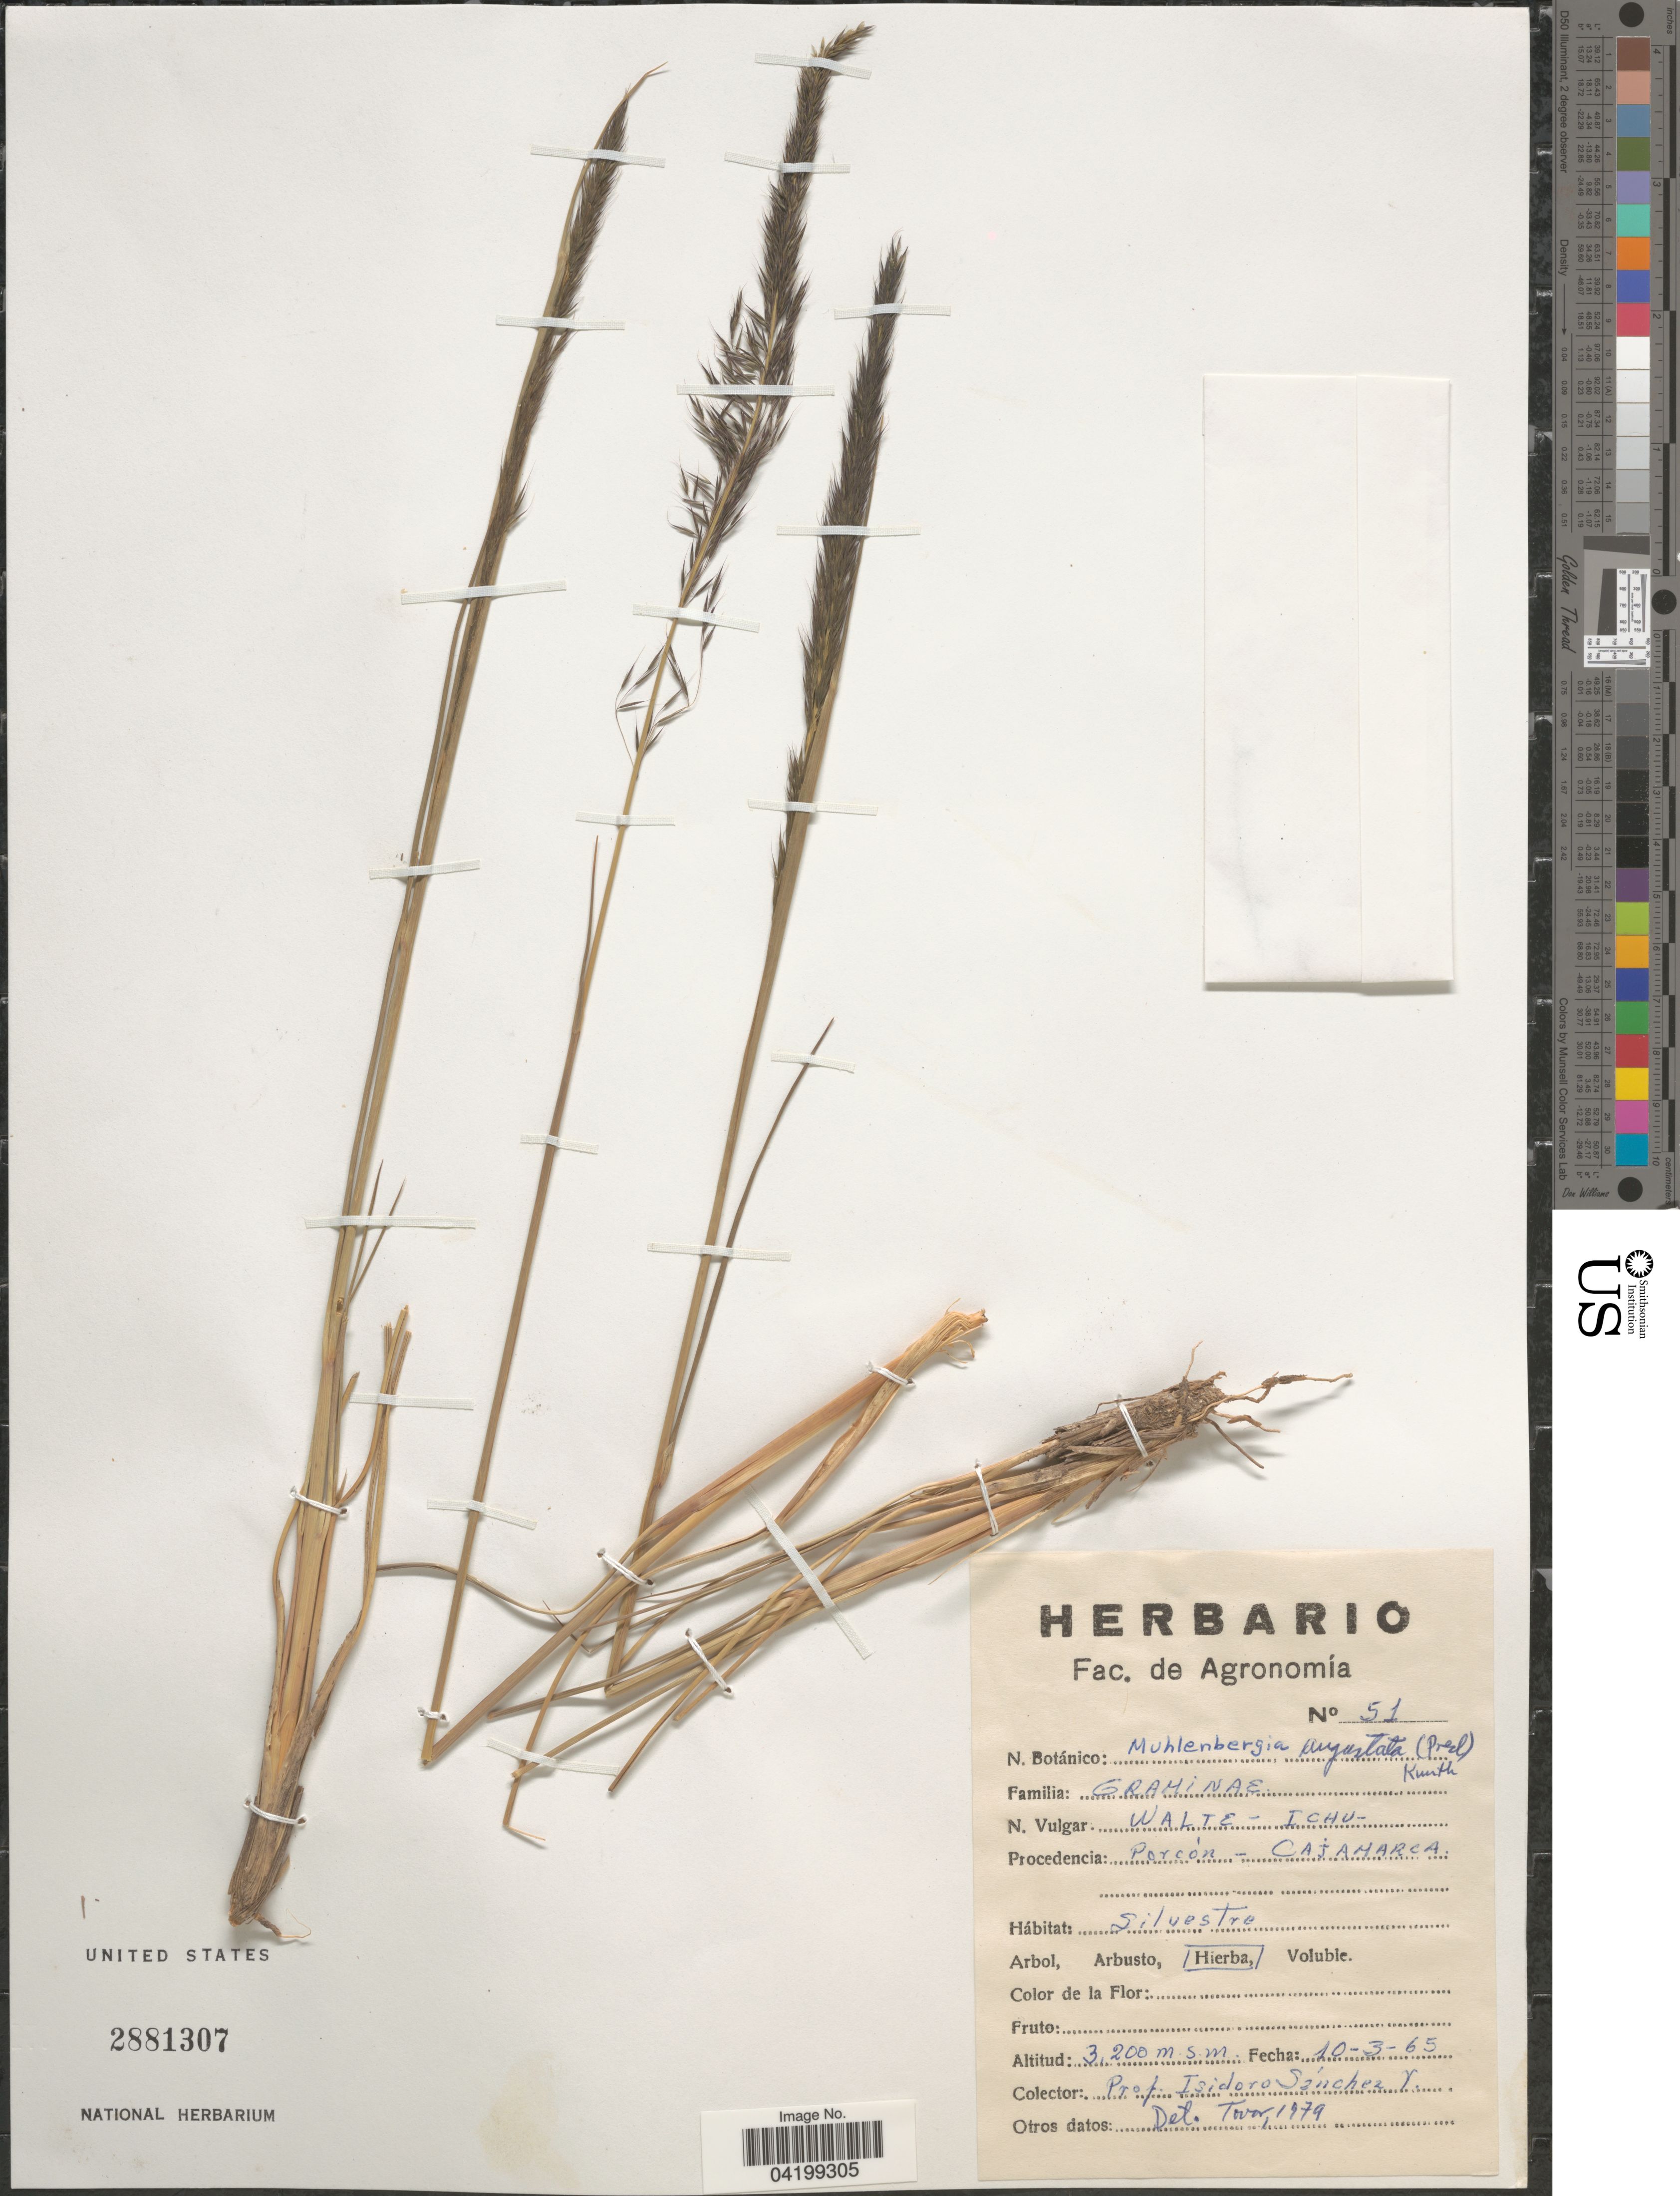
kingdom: Plantae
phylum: Tracheophyta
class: Liliopsida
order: Poales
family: Poaceae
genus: Muhlenbergia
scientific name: Muhlenbergia angustata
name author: (J. Presl) Kunth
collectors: I. Sánchez Vega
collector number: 51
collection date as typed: Transcribed d/m/y: 10/3/65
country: Peru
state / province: Cajamarca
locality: Porcón - Cajamarca.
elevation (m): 3200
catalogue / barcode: US 2881307